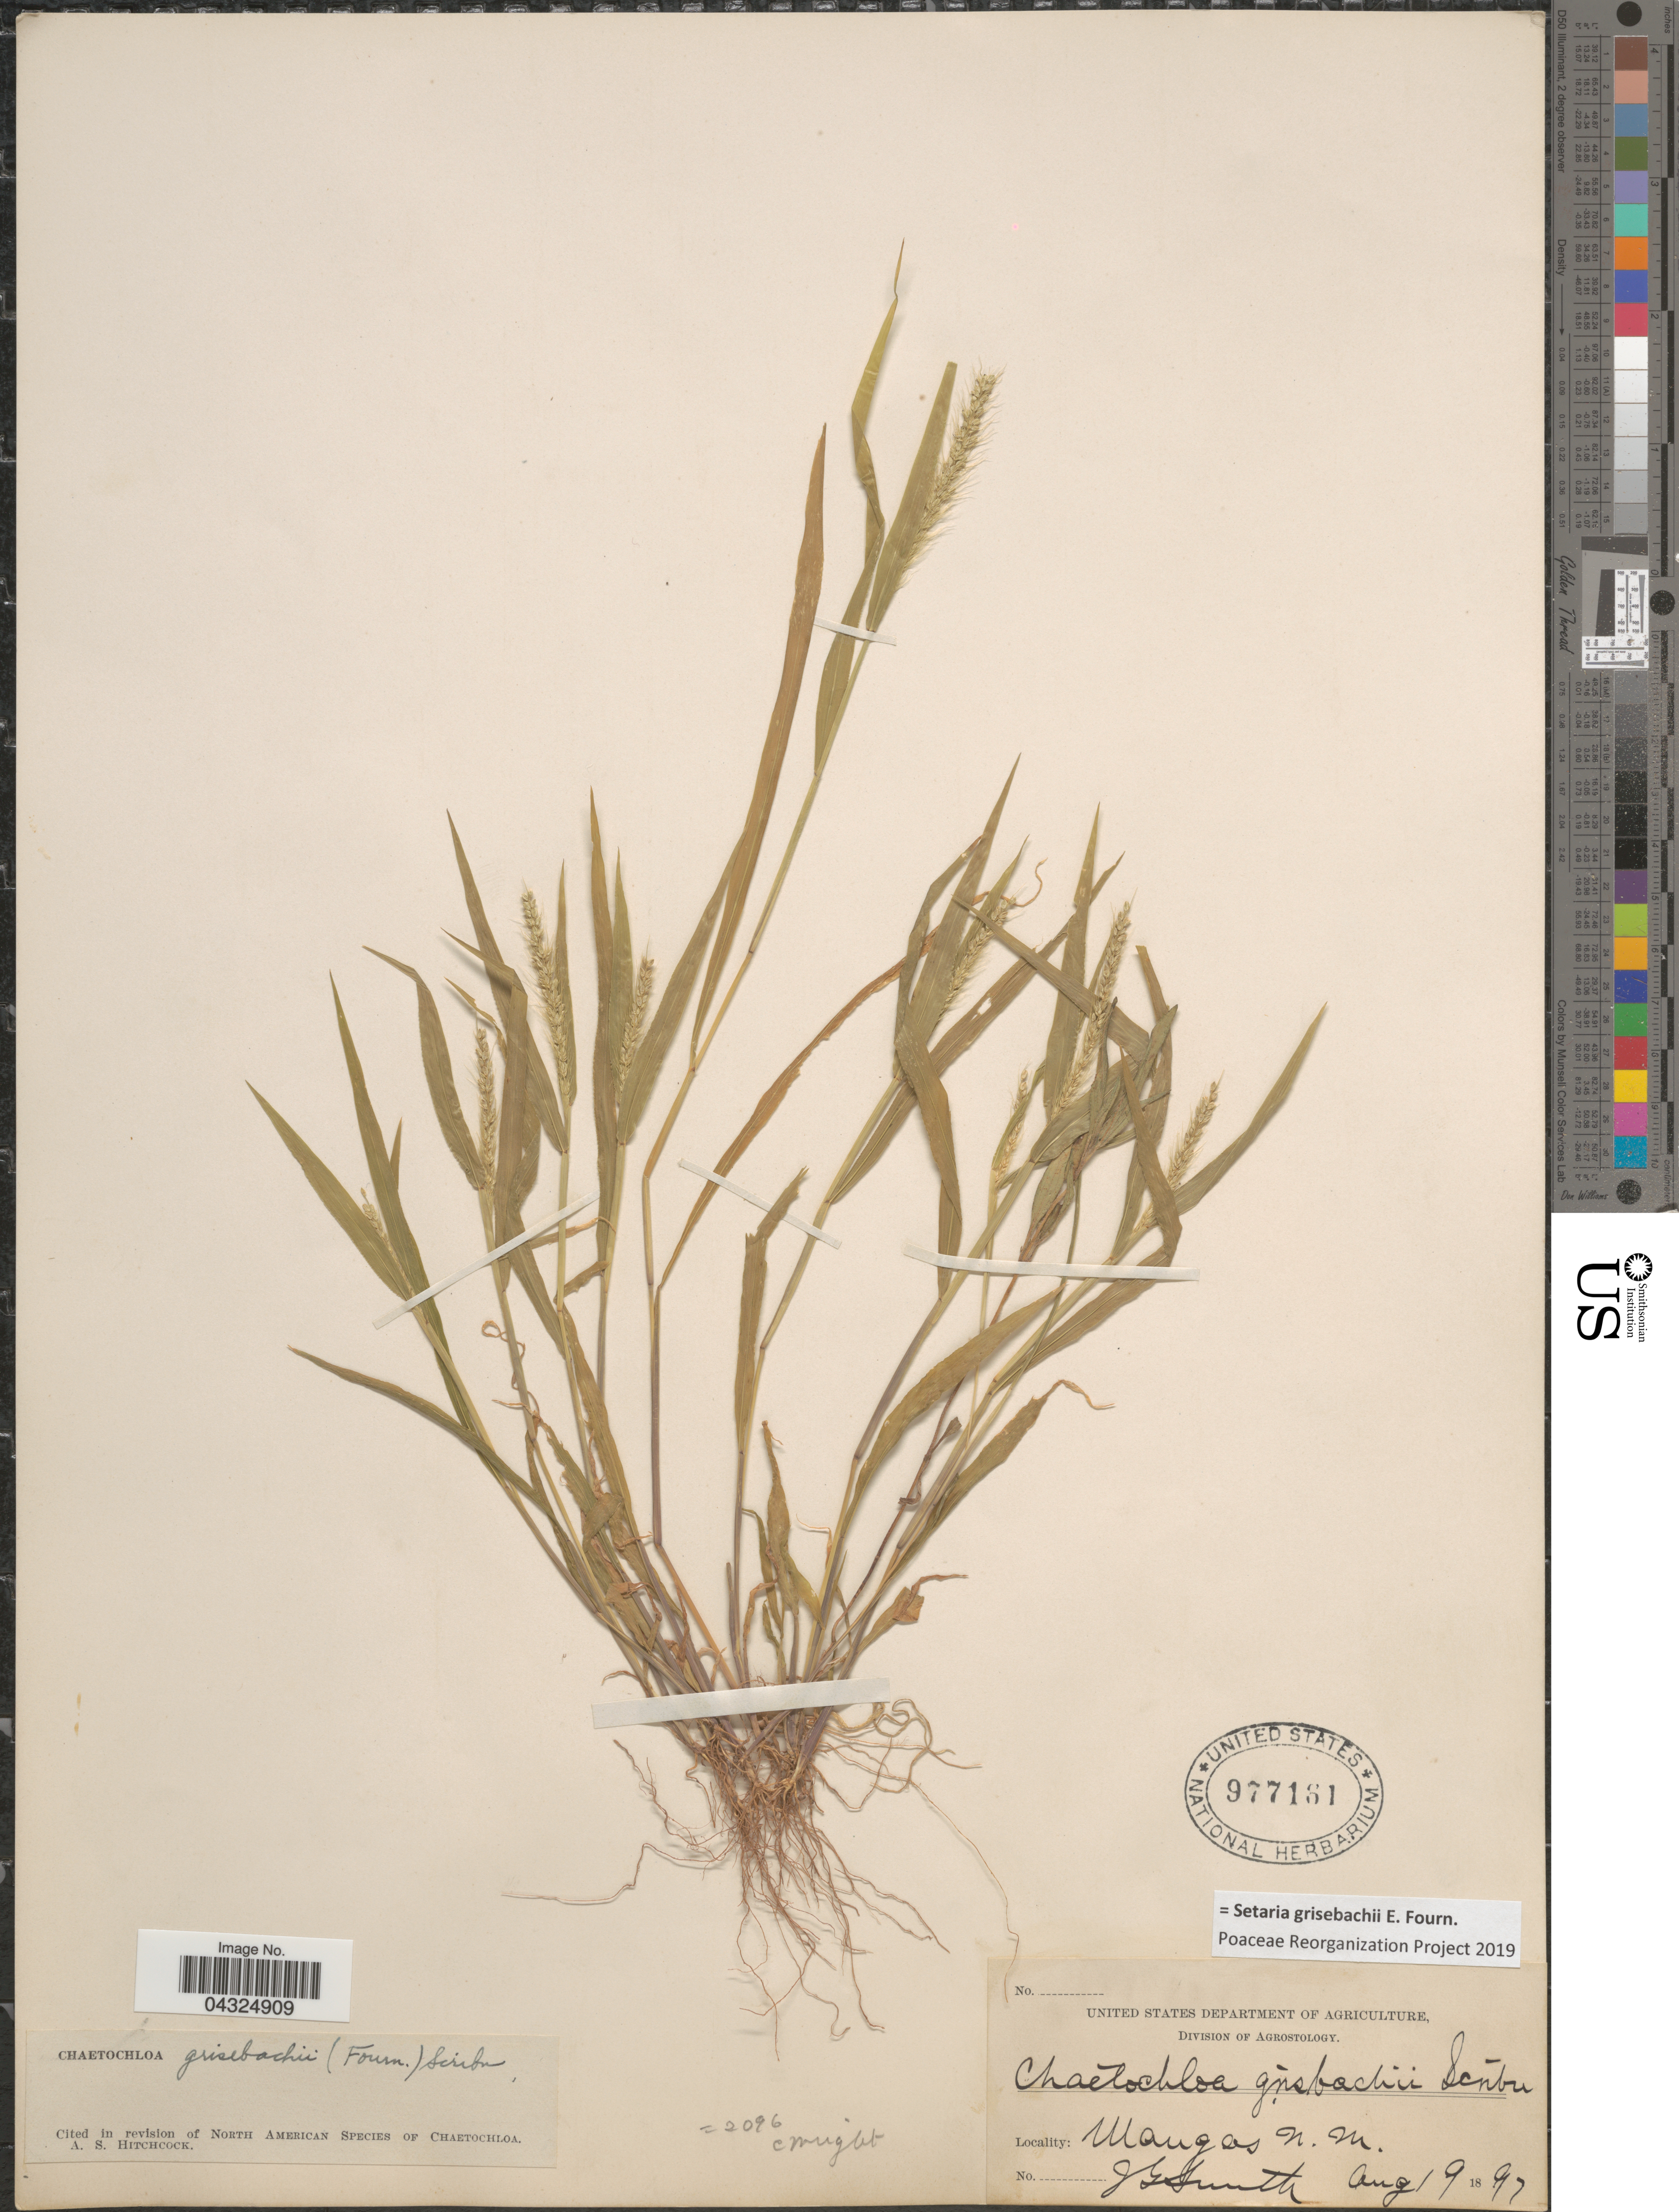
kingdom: Plantae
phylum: Tracheophyta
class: Liliopsida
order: Poales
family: Poaceae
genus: Setaria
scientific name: Setaria grisebachii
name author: E. Fourn.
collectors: J. G. Smith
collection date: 1897-08-19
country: United States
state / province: New Mexico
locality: Mangas.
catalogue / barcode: US 977131